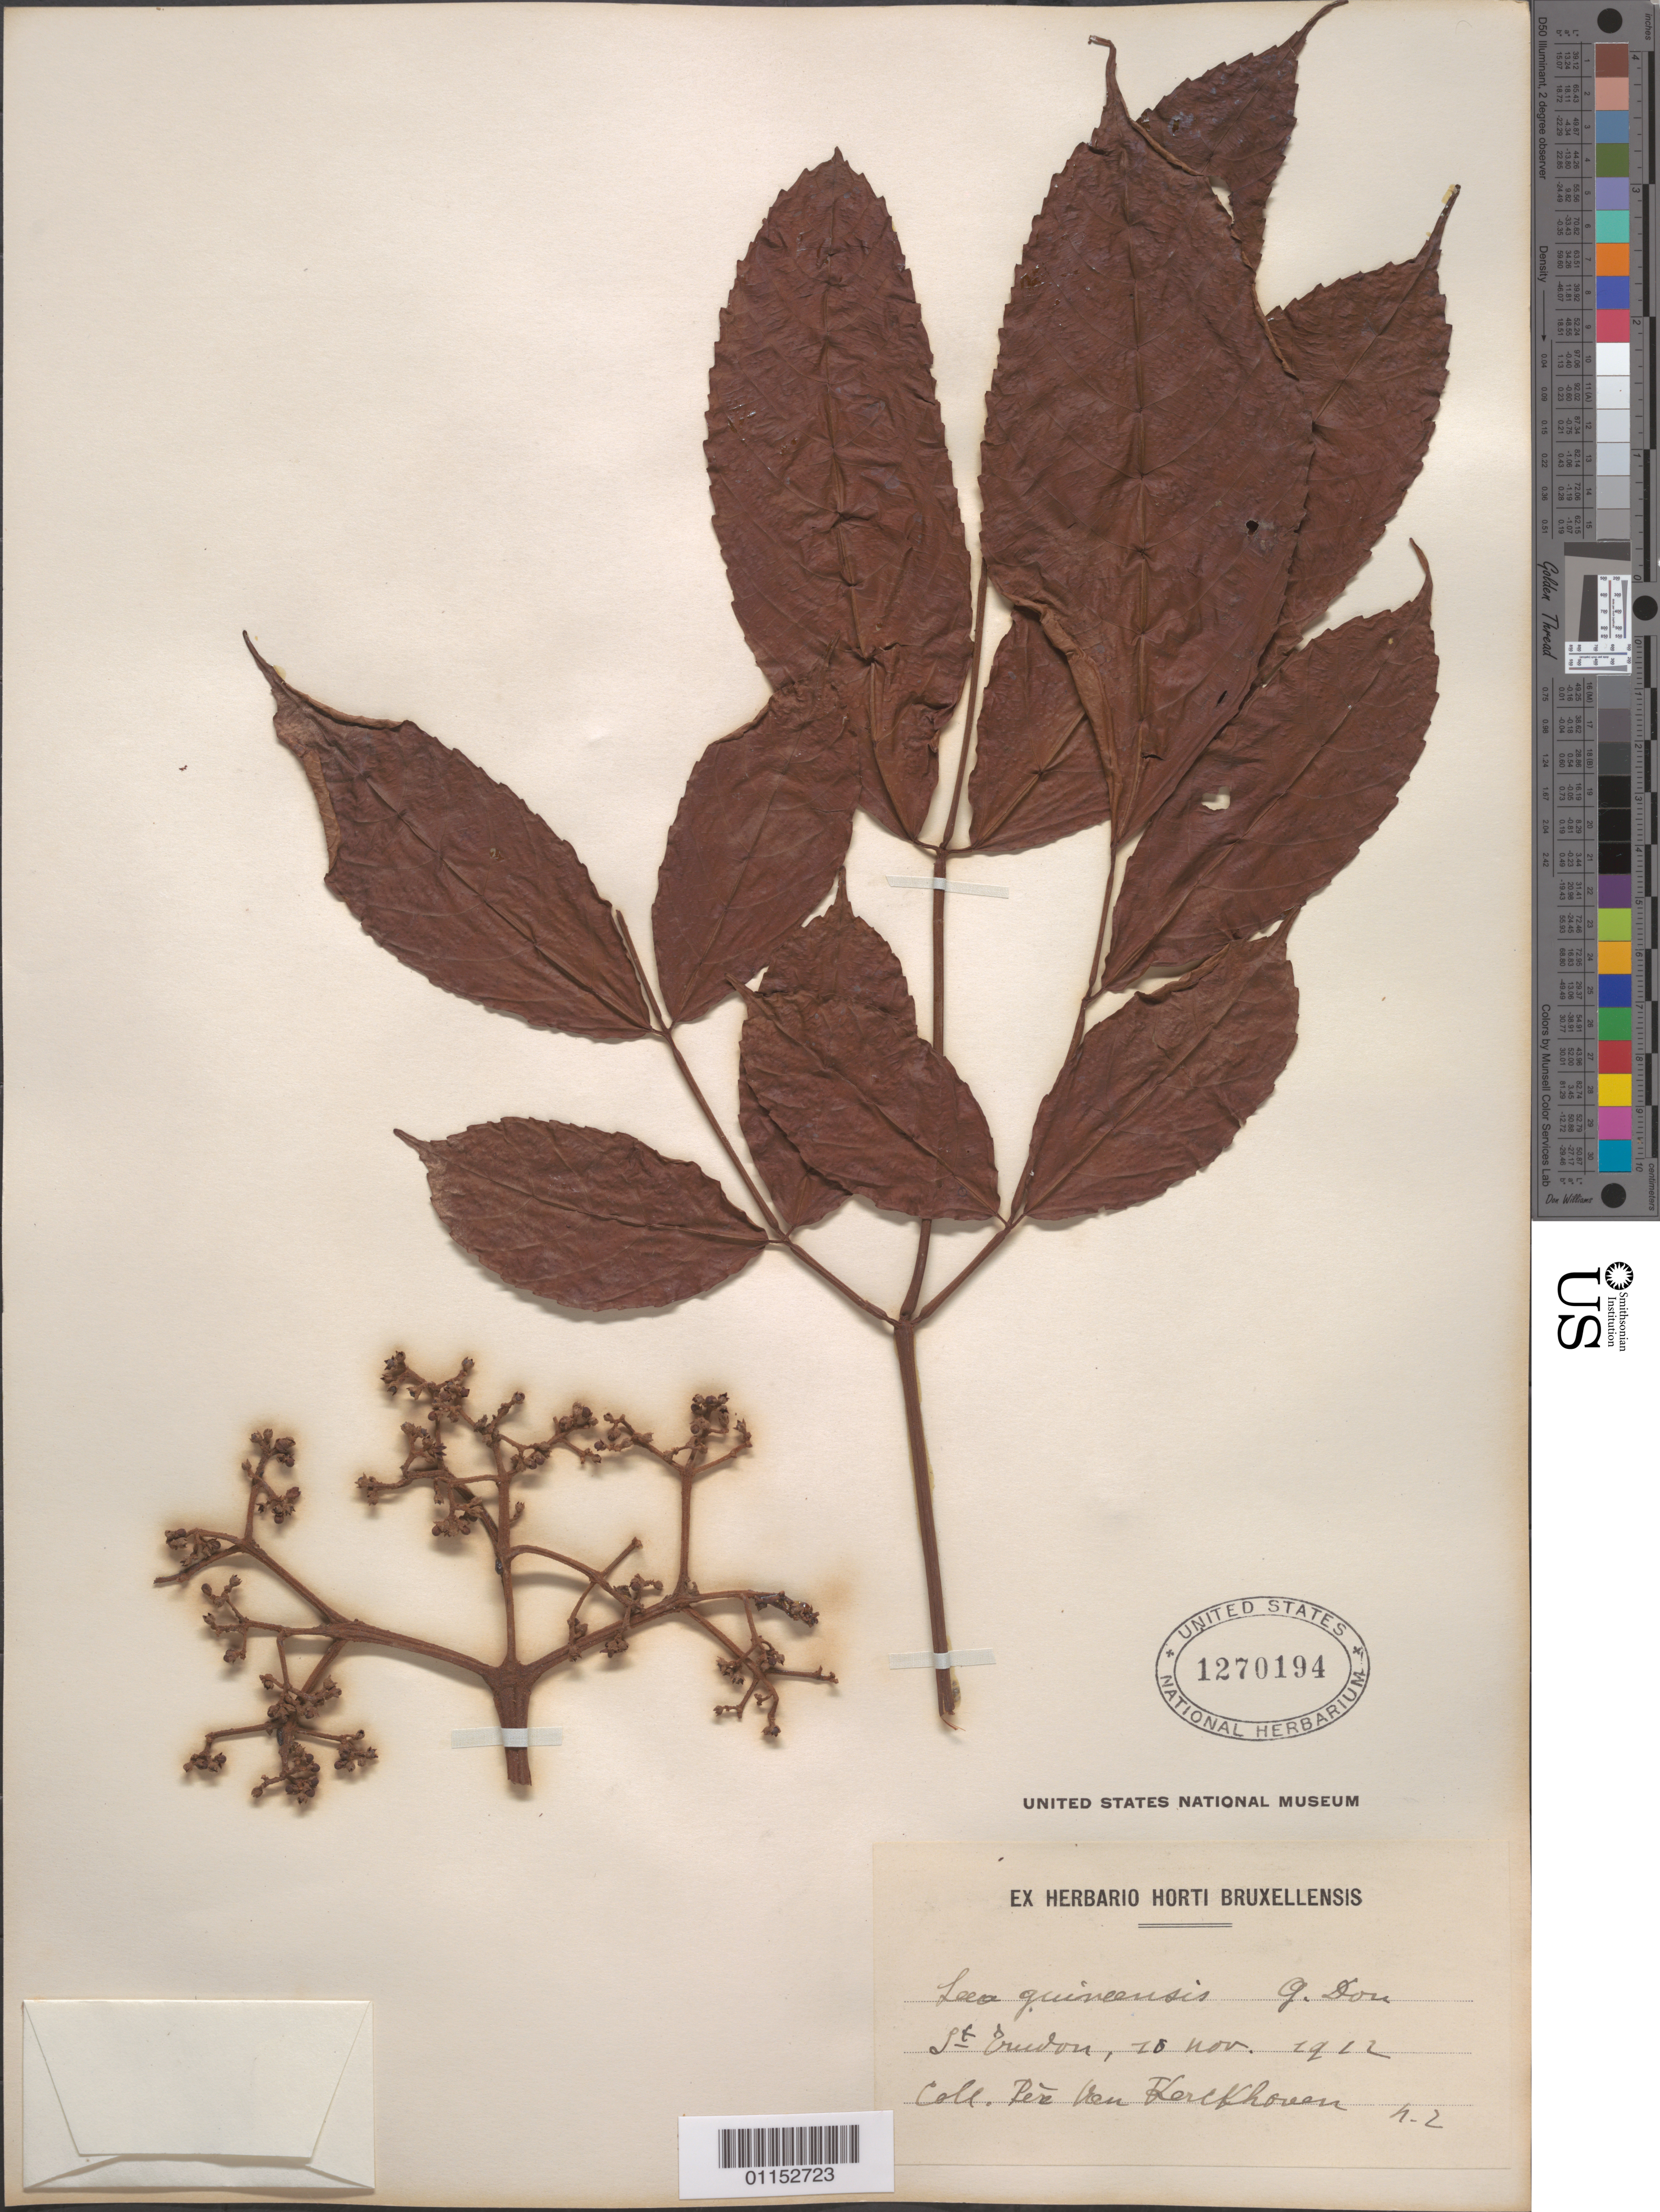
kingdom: Plantae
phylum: Tracheophyta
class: Magnoliopsida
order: Vitales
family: Vitaceae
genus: Leea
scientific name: Leea guineensis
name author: G. Don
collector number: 2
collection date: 1912-11-18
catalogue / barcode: US 1270194